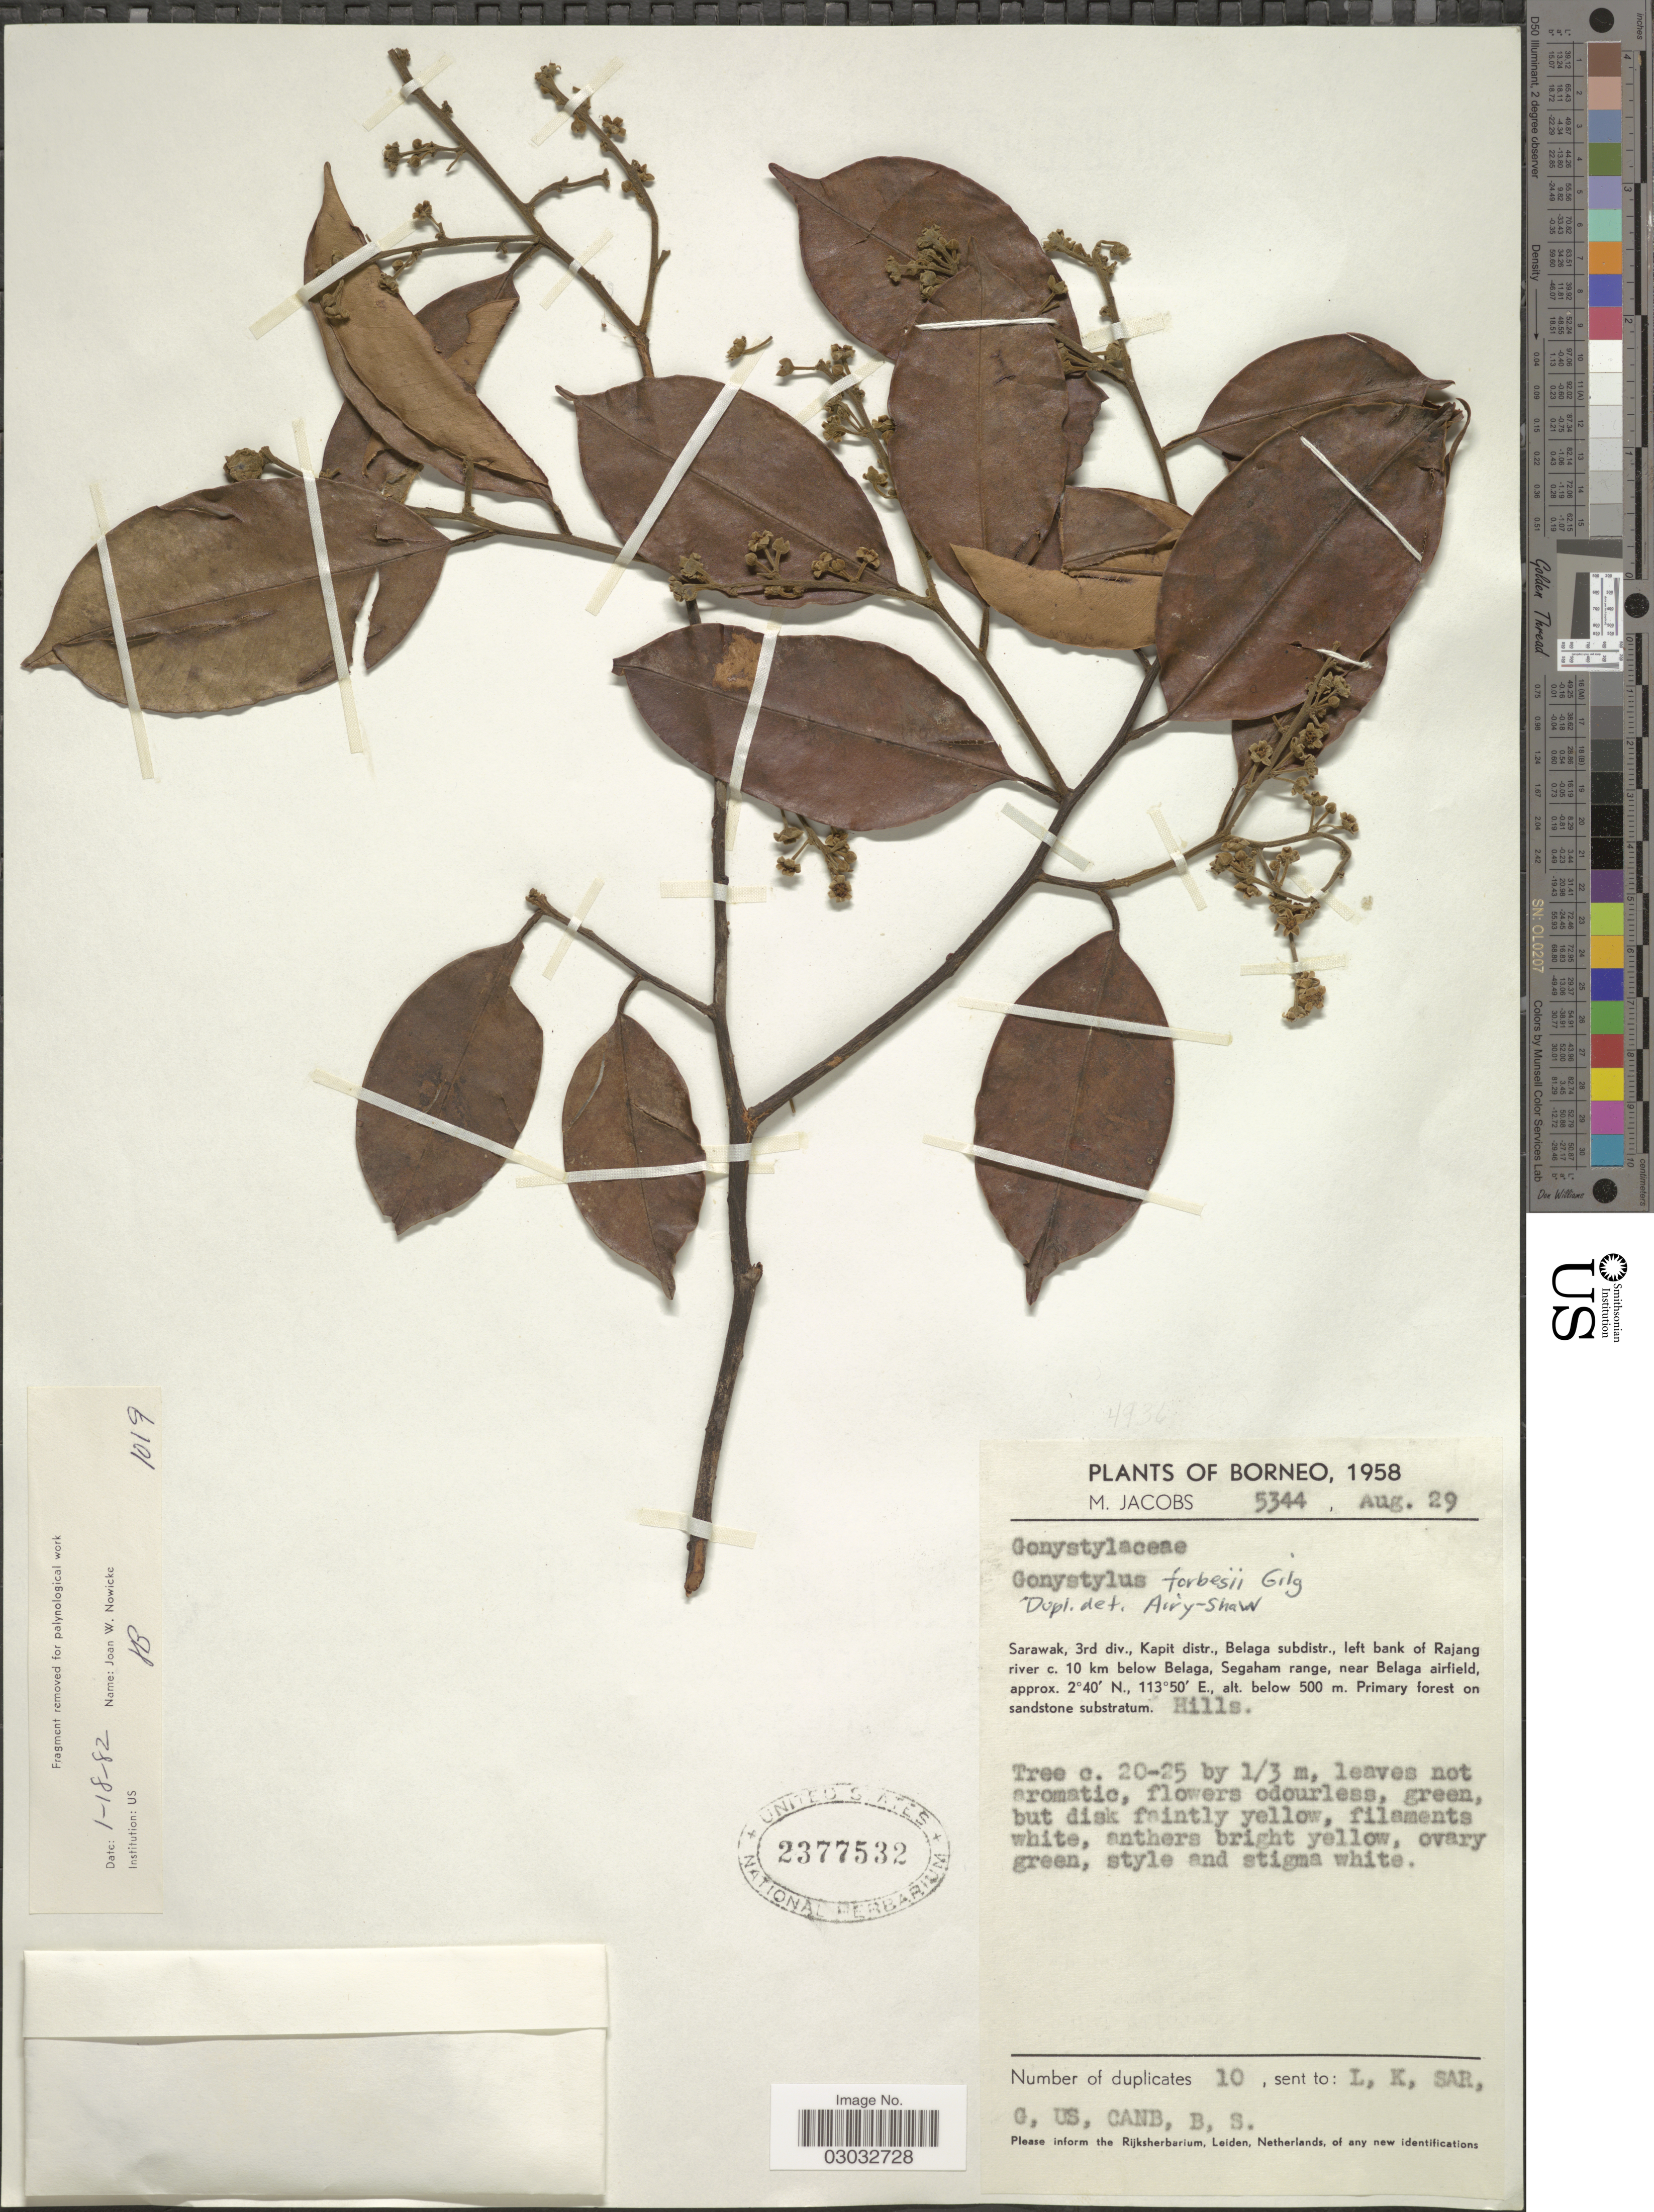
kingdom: Plantae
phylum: Tracheophyta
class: Magnoliopsida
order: Malvales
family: Thymelaeaceae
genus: Gonystylus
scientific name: Gonystylus forbesii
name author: Gilg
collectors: M. Jacobs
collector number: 5344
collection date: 1958-08-29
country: Malaysia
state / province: Sarawak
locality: Borneo. 3rd div., Kapit distr., Belaga subdistr., left bank of Rajang river c. 10 km below Belaga, Segaham range, near Belaga airfield.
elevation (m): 500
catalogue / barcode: US 2377532